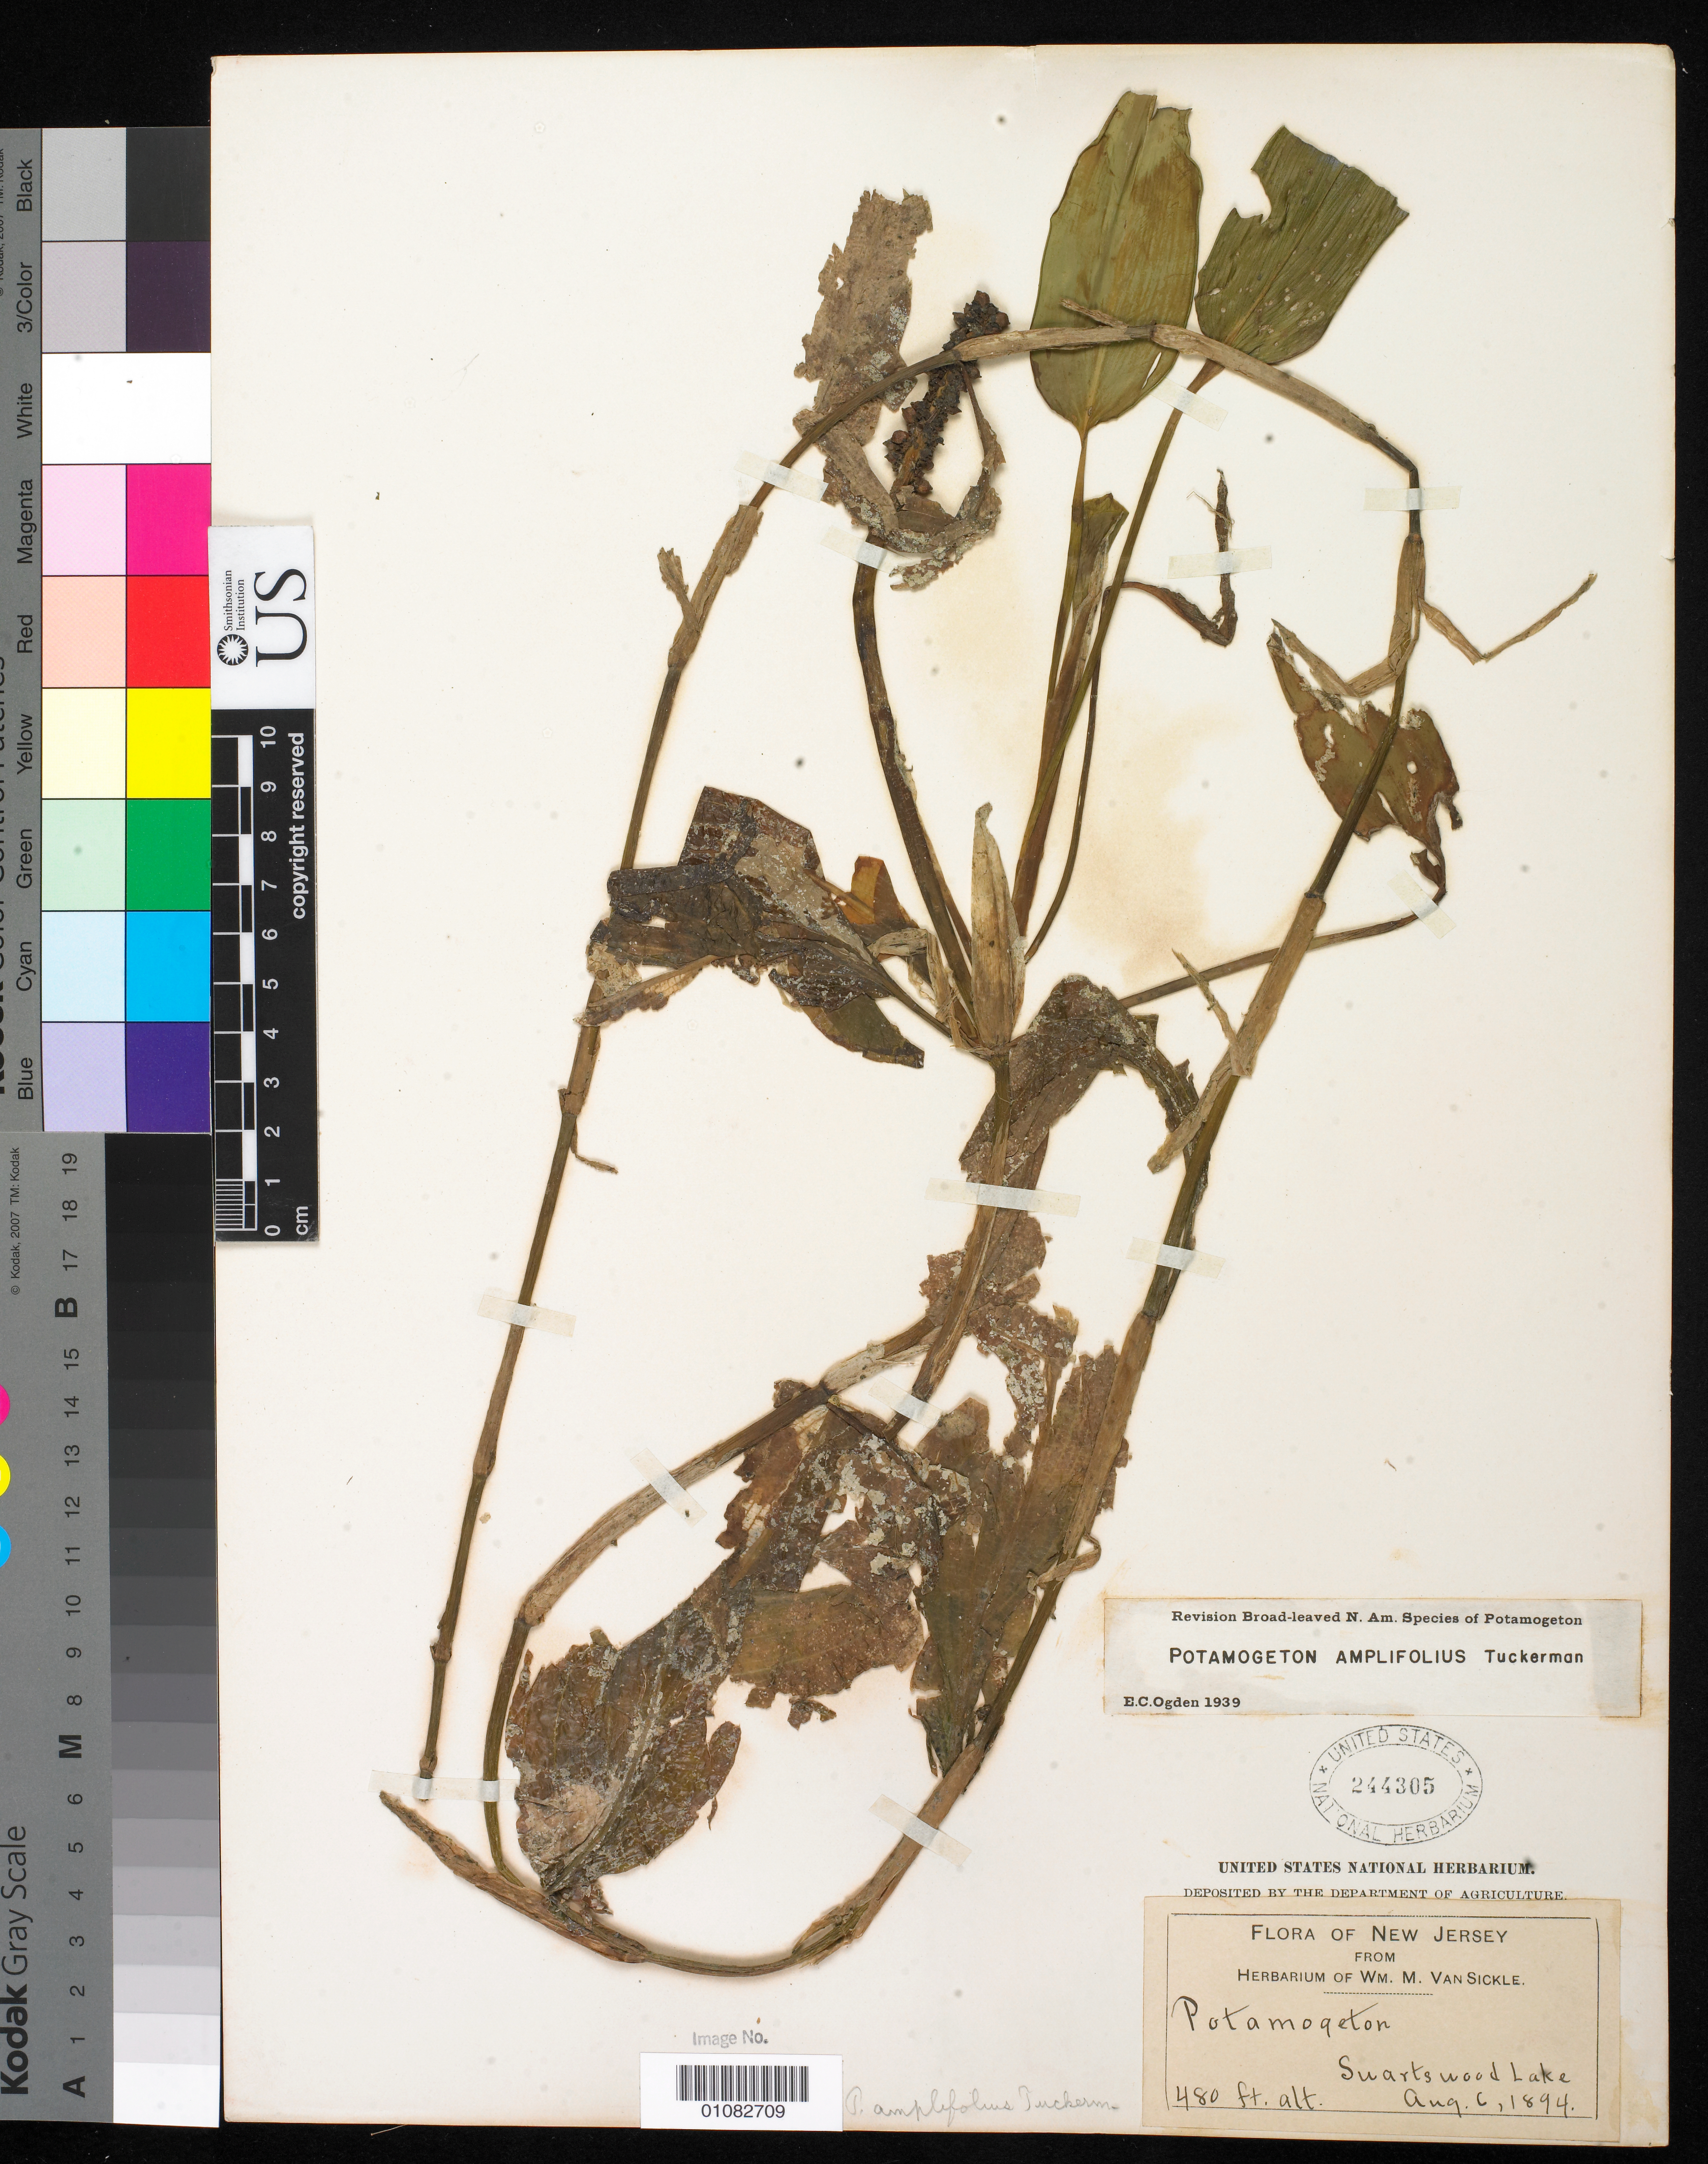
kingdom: Plantae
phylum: Tracheophyta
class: Liliopsida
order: Alismatales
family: Potamogetonaceae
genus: Potamogeton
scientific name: Potamogeton amplifolius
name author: Tuckerm.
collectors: ex herb. Wm. M. Van Sickle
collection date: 1894-08-06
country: United States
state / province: New Jersey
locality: Swartswood Lake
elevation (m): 146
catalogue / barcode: US 244305